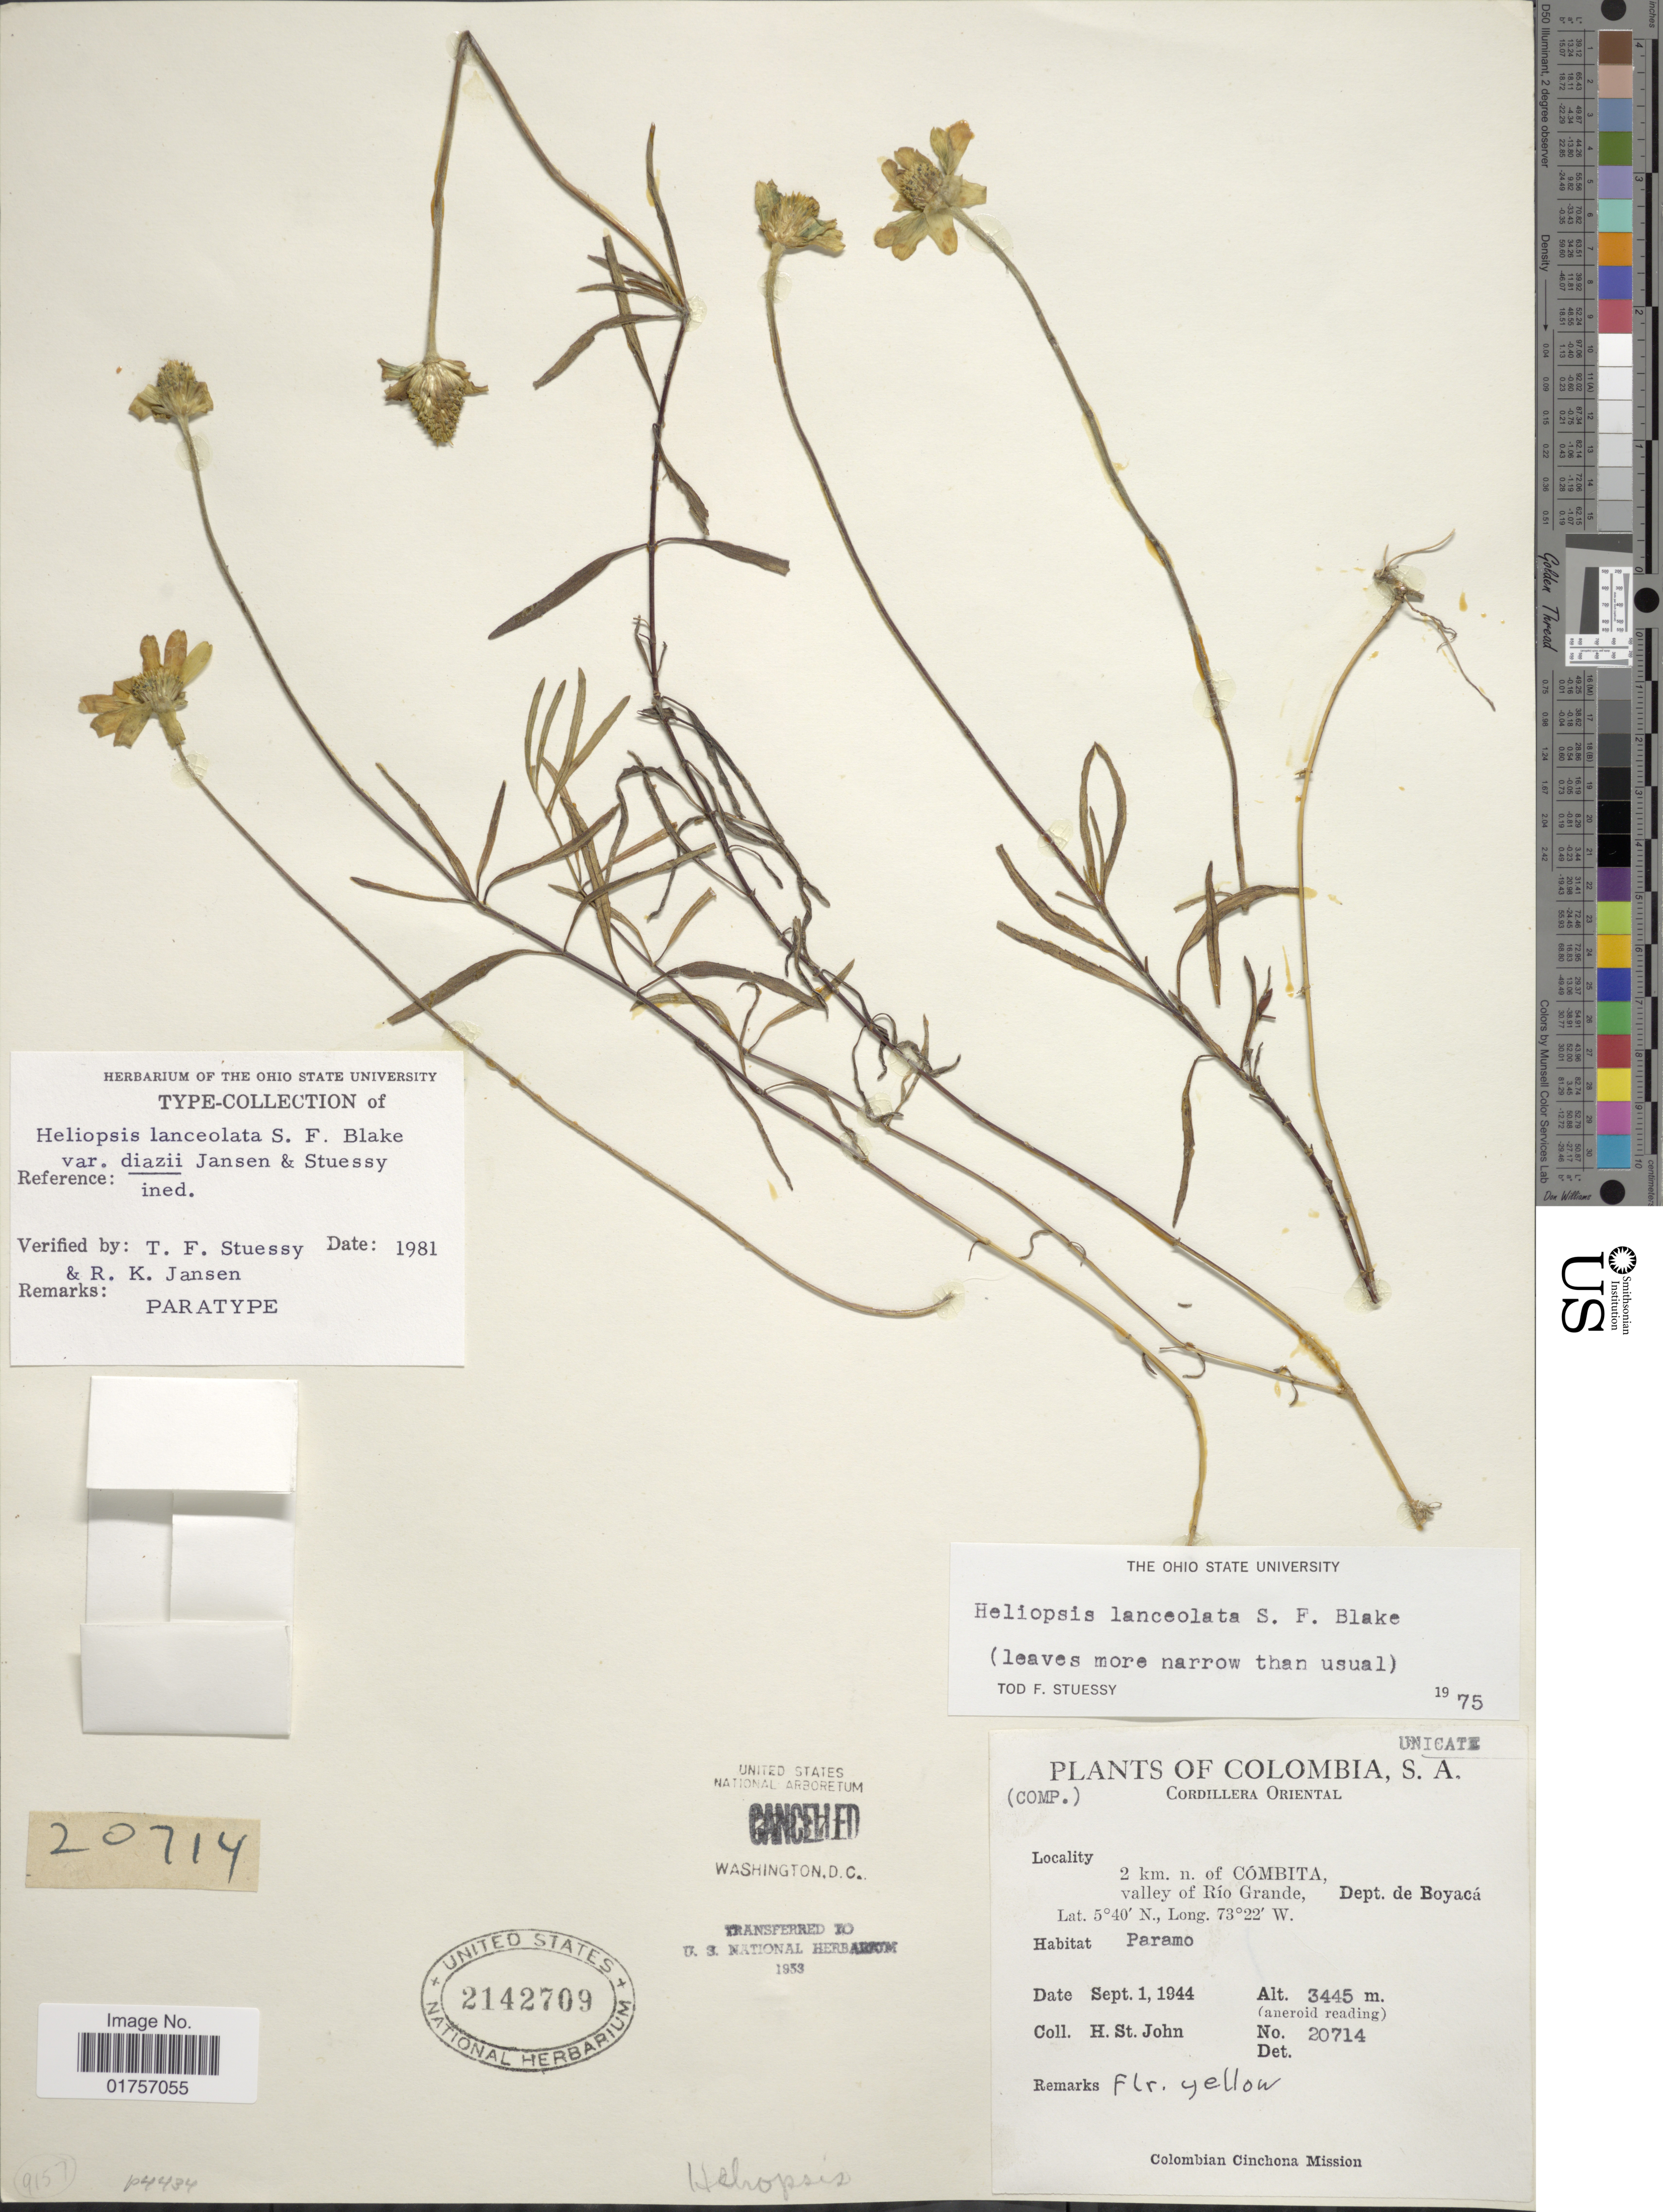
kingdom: Plantae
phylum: Tracheophyta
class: Magnoliopsida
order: Asterales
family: Asteraceae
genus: Heliopsis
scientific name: Heliopsis lanceolata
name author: S.F. Blake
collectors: H. St. John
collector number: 20714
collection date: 1944-09-01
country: Colombia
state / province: Boyacá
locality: Cordillera Oriental. 2 km. n. of Cómbita, valley of Río Grande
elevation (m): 3445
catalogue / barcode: US 2142709